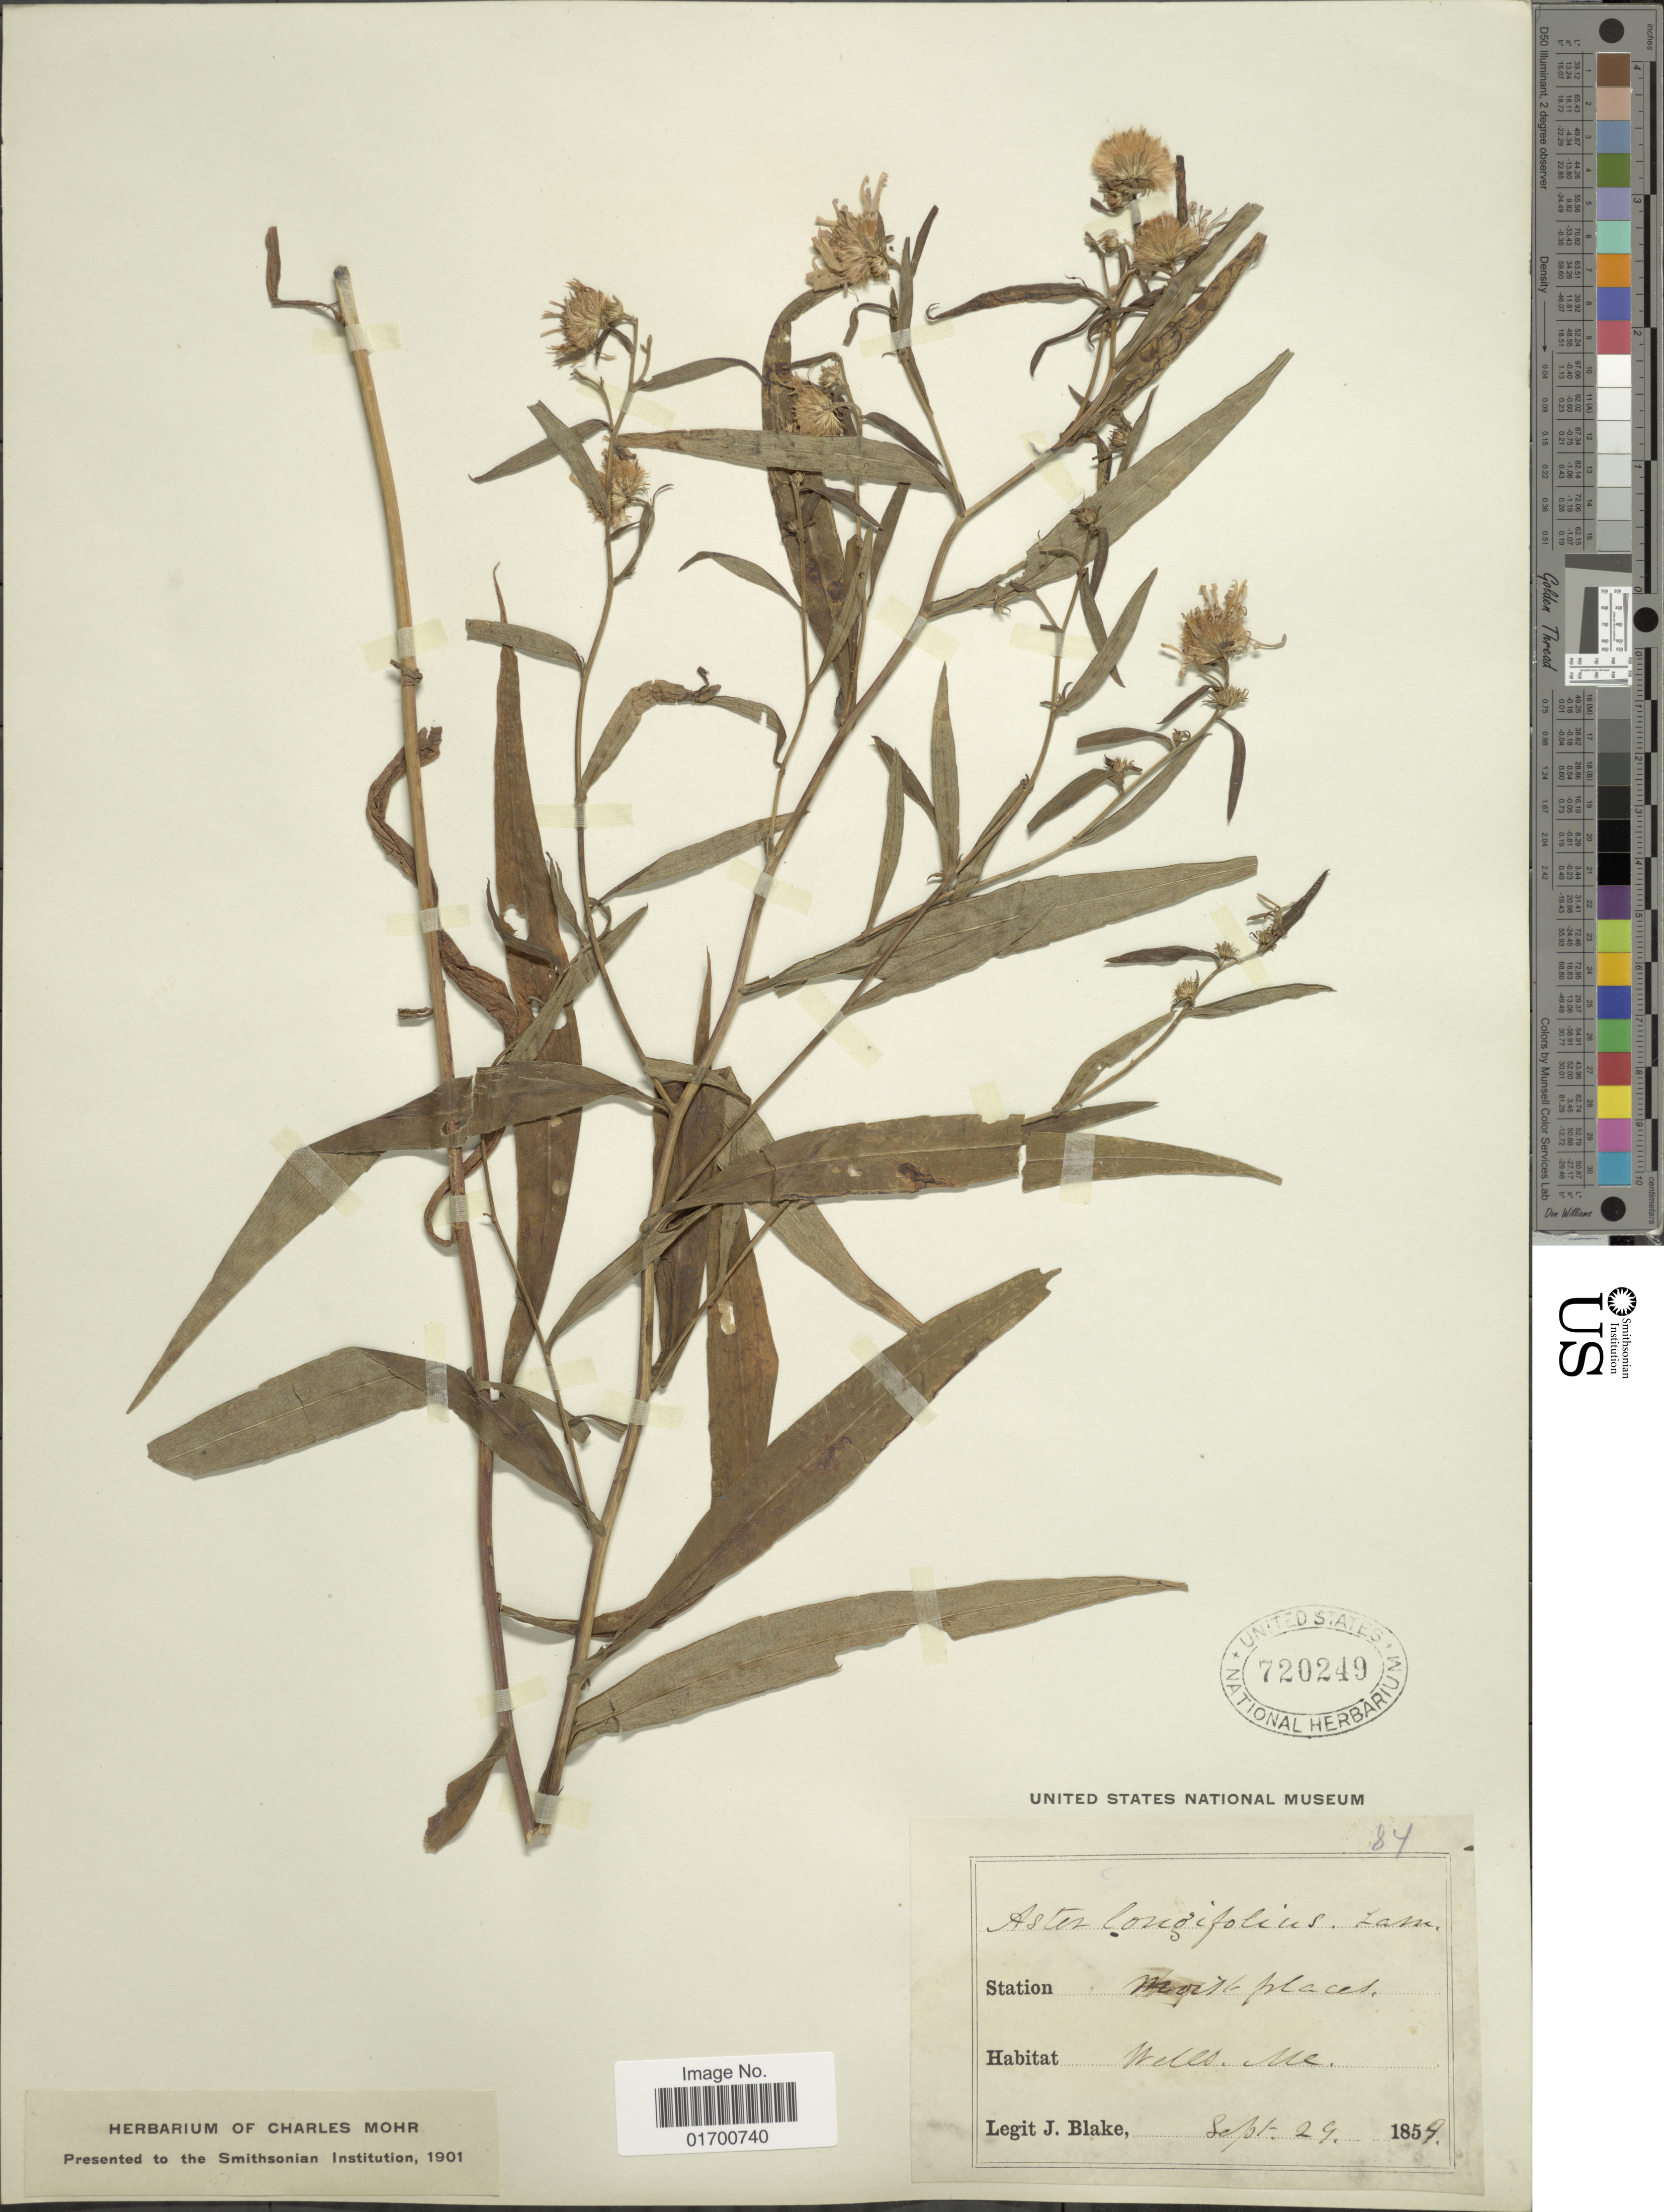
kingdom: Plantae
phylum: Tracheophyta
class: Magnoliopsida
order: Asterales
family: Asteraceae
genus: Symphyotrichum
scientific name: Symphyotrichum longifolium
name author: (Lam.) G.L. Nesom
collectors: J. Blake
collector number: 84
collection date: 1859-09-29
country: United States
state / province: Maine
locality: Wells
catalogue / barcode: US 720249